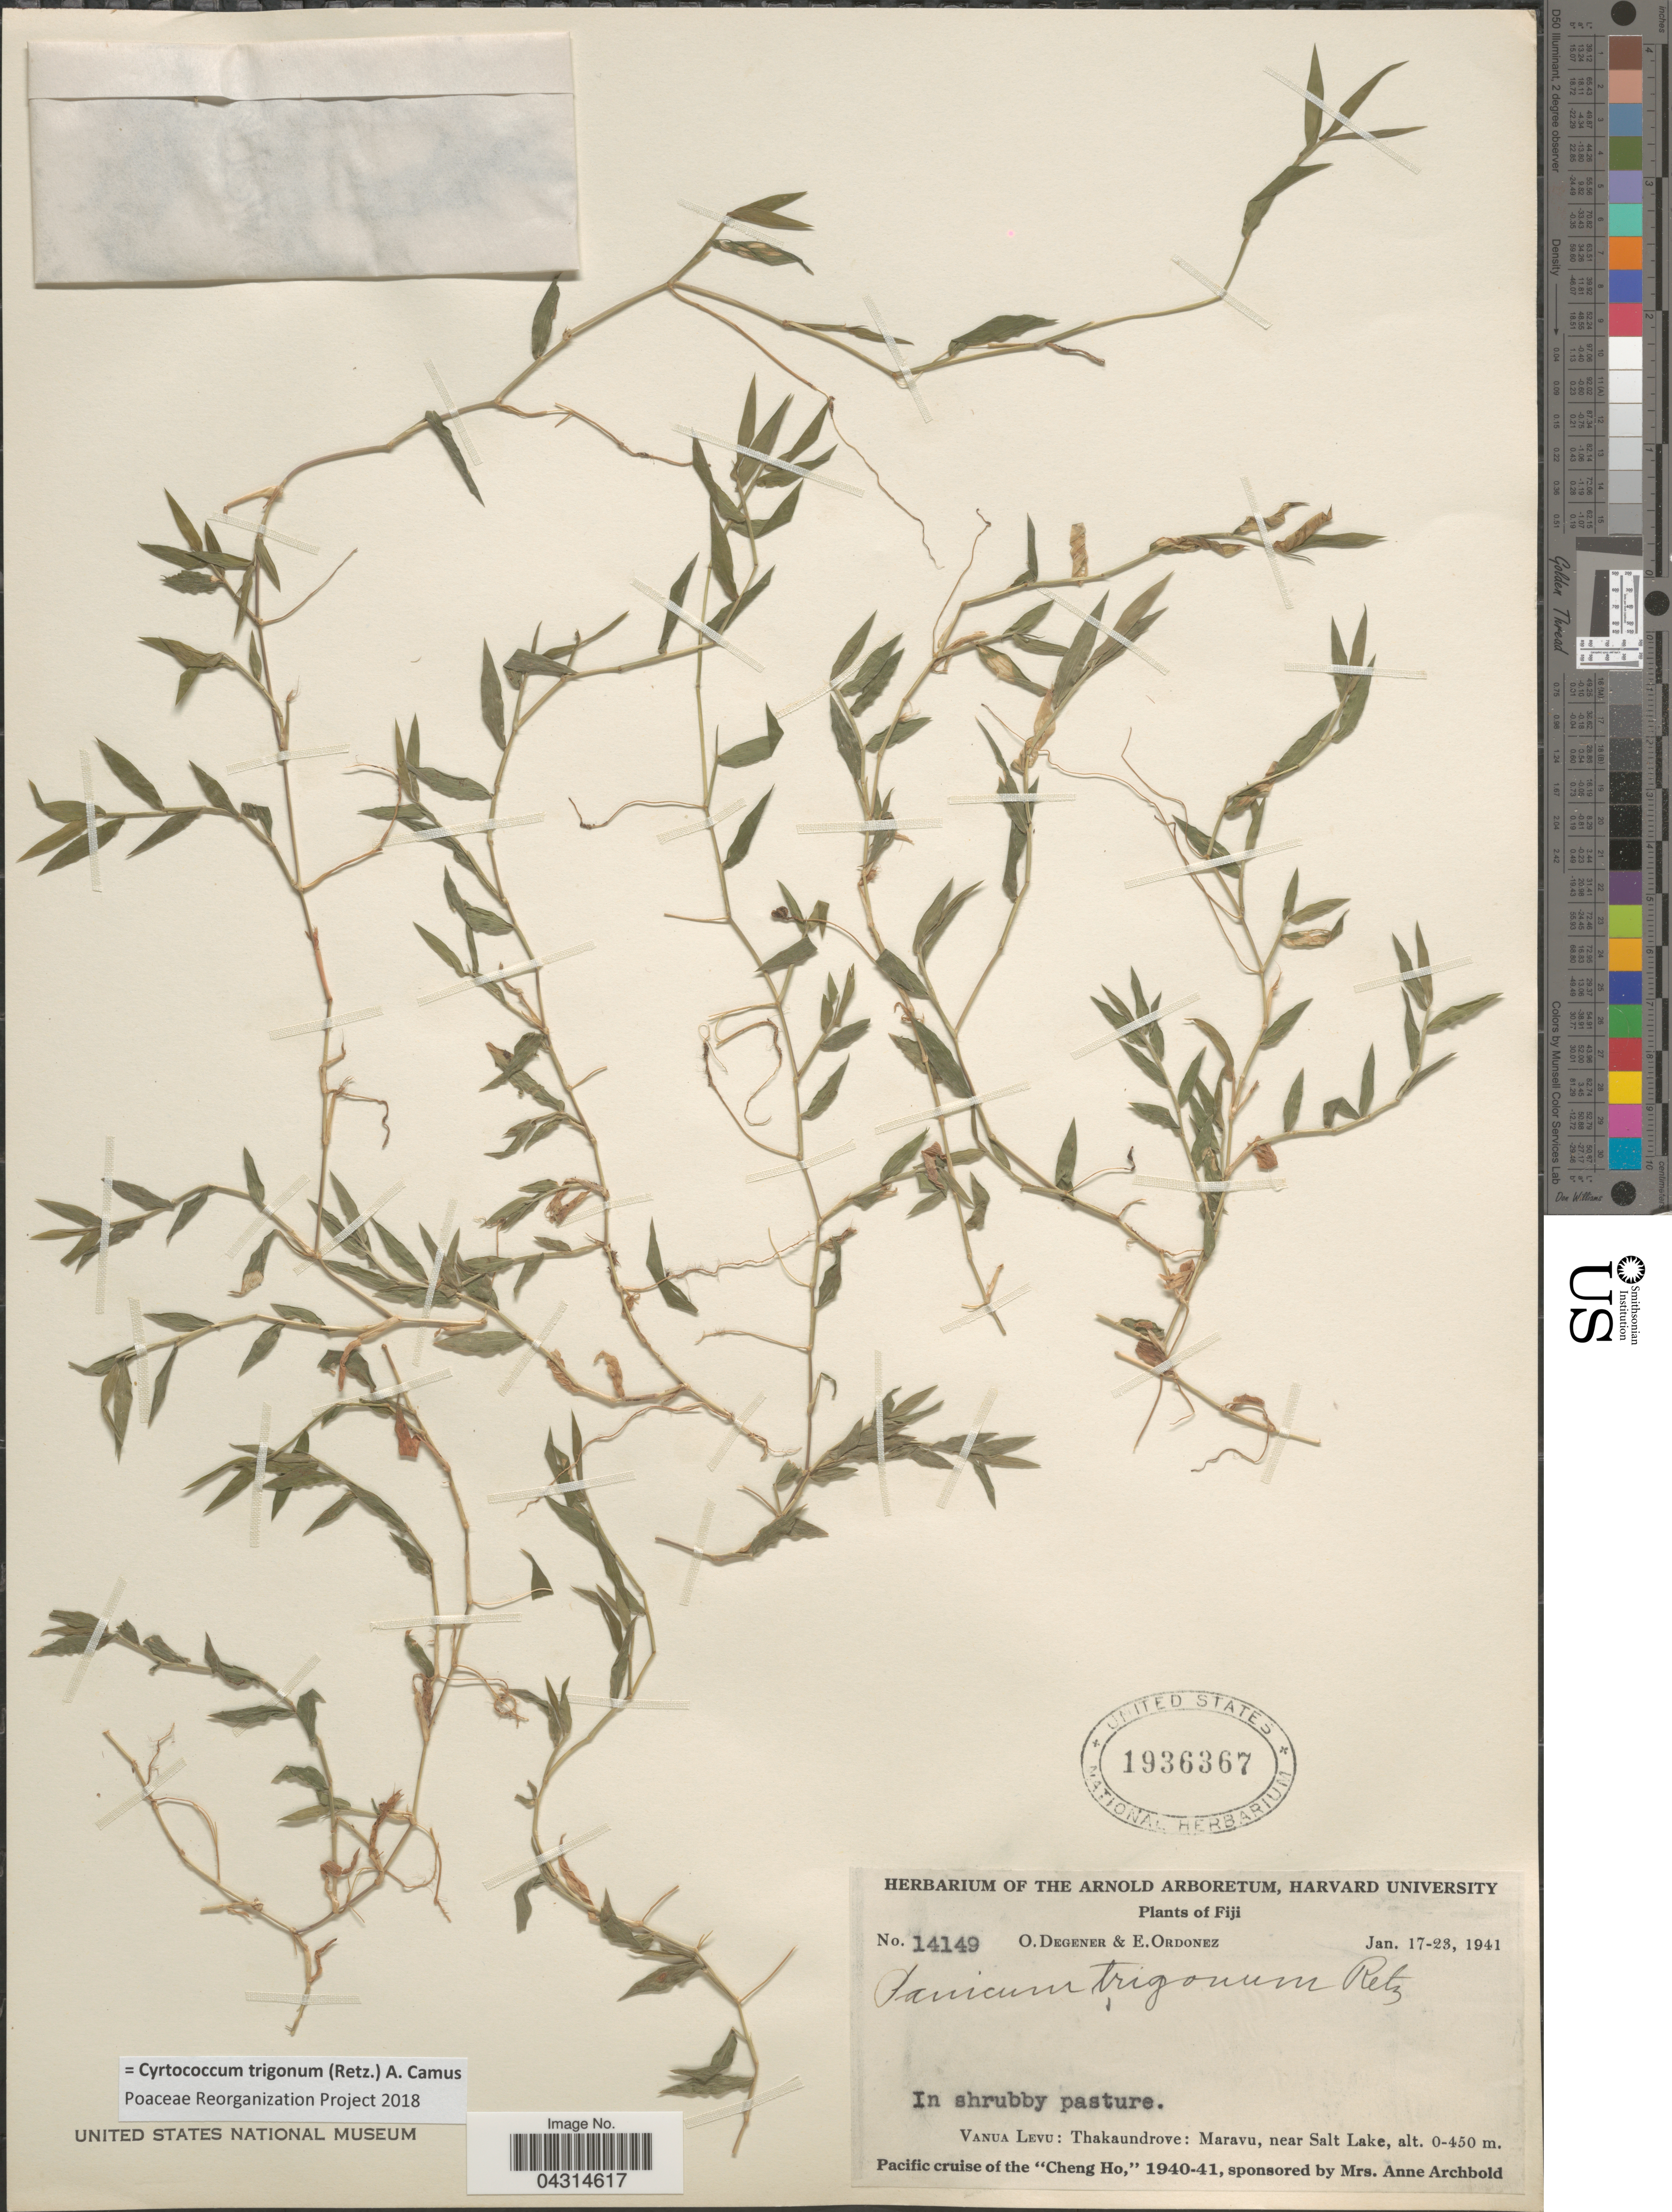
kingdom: Plantae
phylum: Tracheophyta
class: Liliopsida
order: Poales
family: Poaceae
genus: Cyrtococcum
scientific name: Cyrtococcum trigonum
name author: (Retz.) A. Camus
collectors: O. Degener & E. Ordonez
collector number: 14149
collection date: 1941-01-17/1941-01-23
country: Fiji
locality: In shrubby pasture. Vanua Levu: Thakaundrove: Maravu, near Salt Lake. Pacific cruise of the "Cheng Ho," 1940-41.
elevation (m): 0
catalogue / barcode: US 1936367